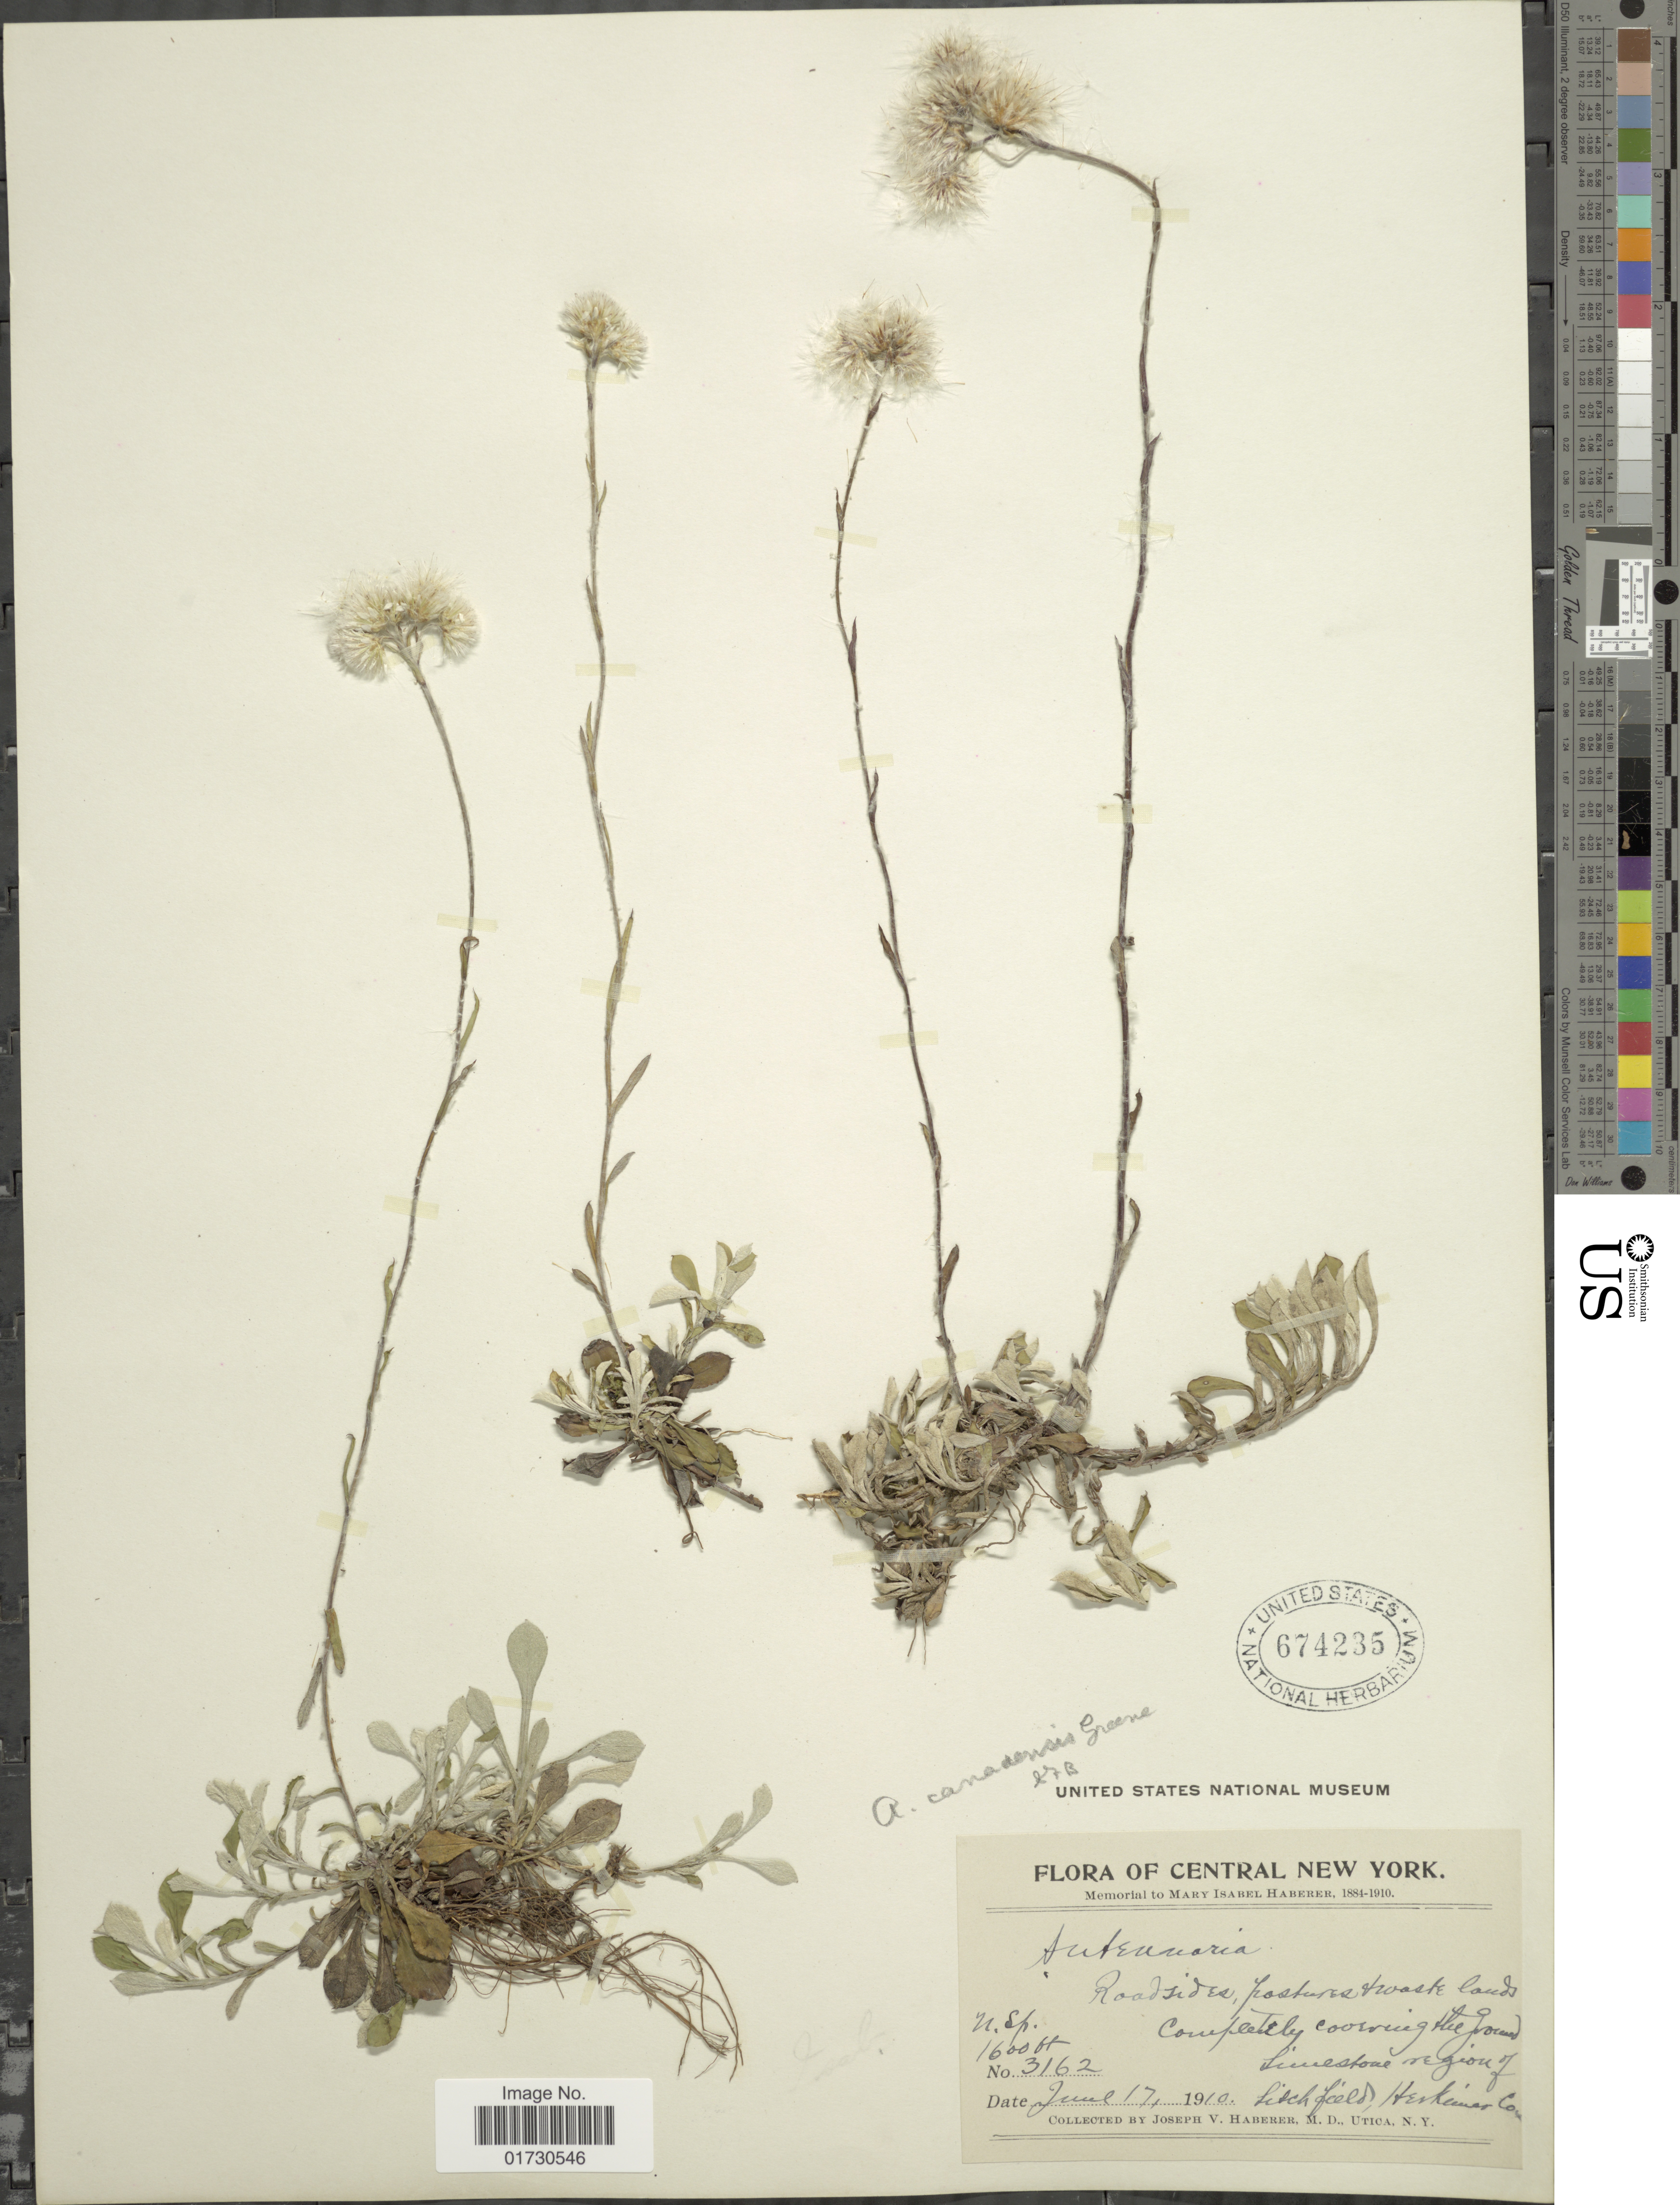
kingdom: Plantae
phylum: Tracheophyta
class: Magnoliopsida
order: Asterales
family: Asteraceae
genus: Antennaria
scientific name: Antennaria canadensis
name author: Greene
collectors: J. V. Haberer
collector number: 3162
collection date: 1910-06-17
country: United States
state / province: New York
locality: Central New York, Completely covering the ground, Limestone region of Litchfield, Herkimer Co.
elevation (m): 488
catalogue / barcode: US 674235